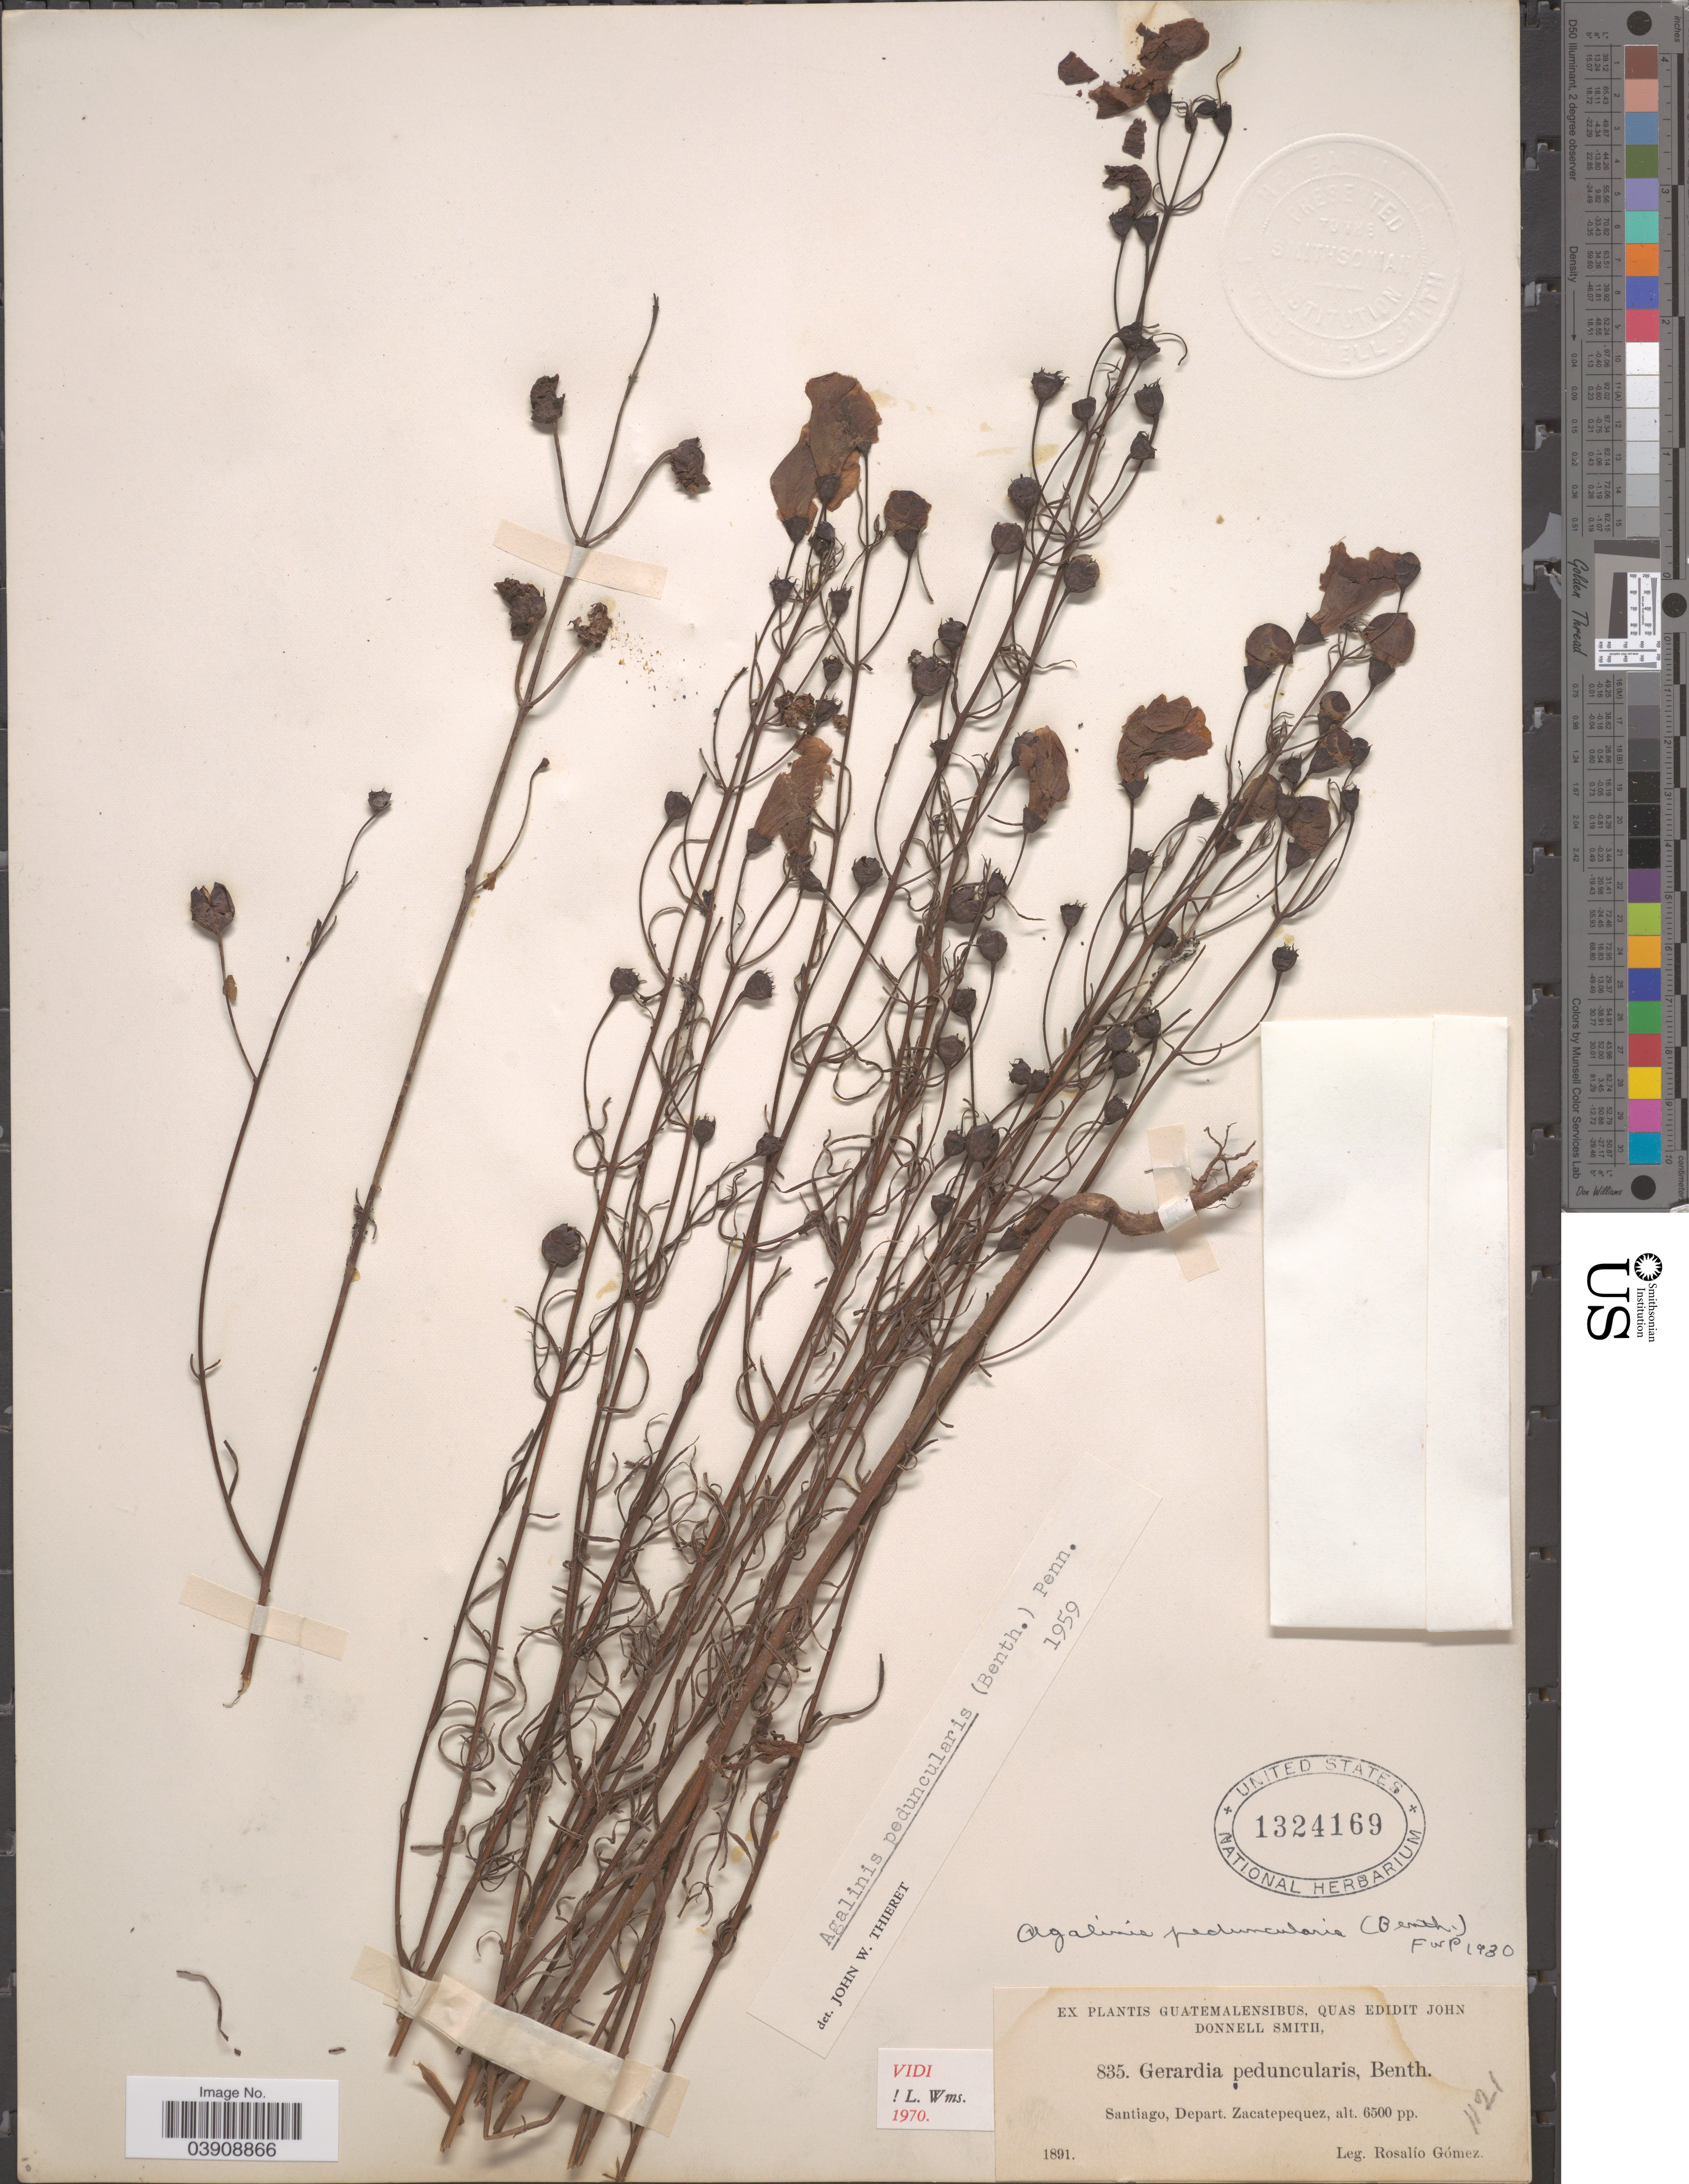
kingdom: Plantae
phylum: Tracheophyta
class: Magnoliopsida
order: Lamiales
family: Orobanchaceae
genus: Agalinis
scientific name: Agalinis peduncularis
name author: (Benth.) Pennell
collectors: R. Gómez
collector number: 835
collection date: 1891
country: Guatemala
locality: Santiago, Depart. Zacatepequez.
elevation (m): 1981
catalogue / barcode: US 1324169